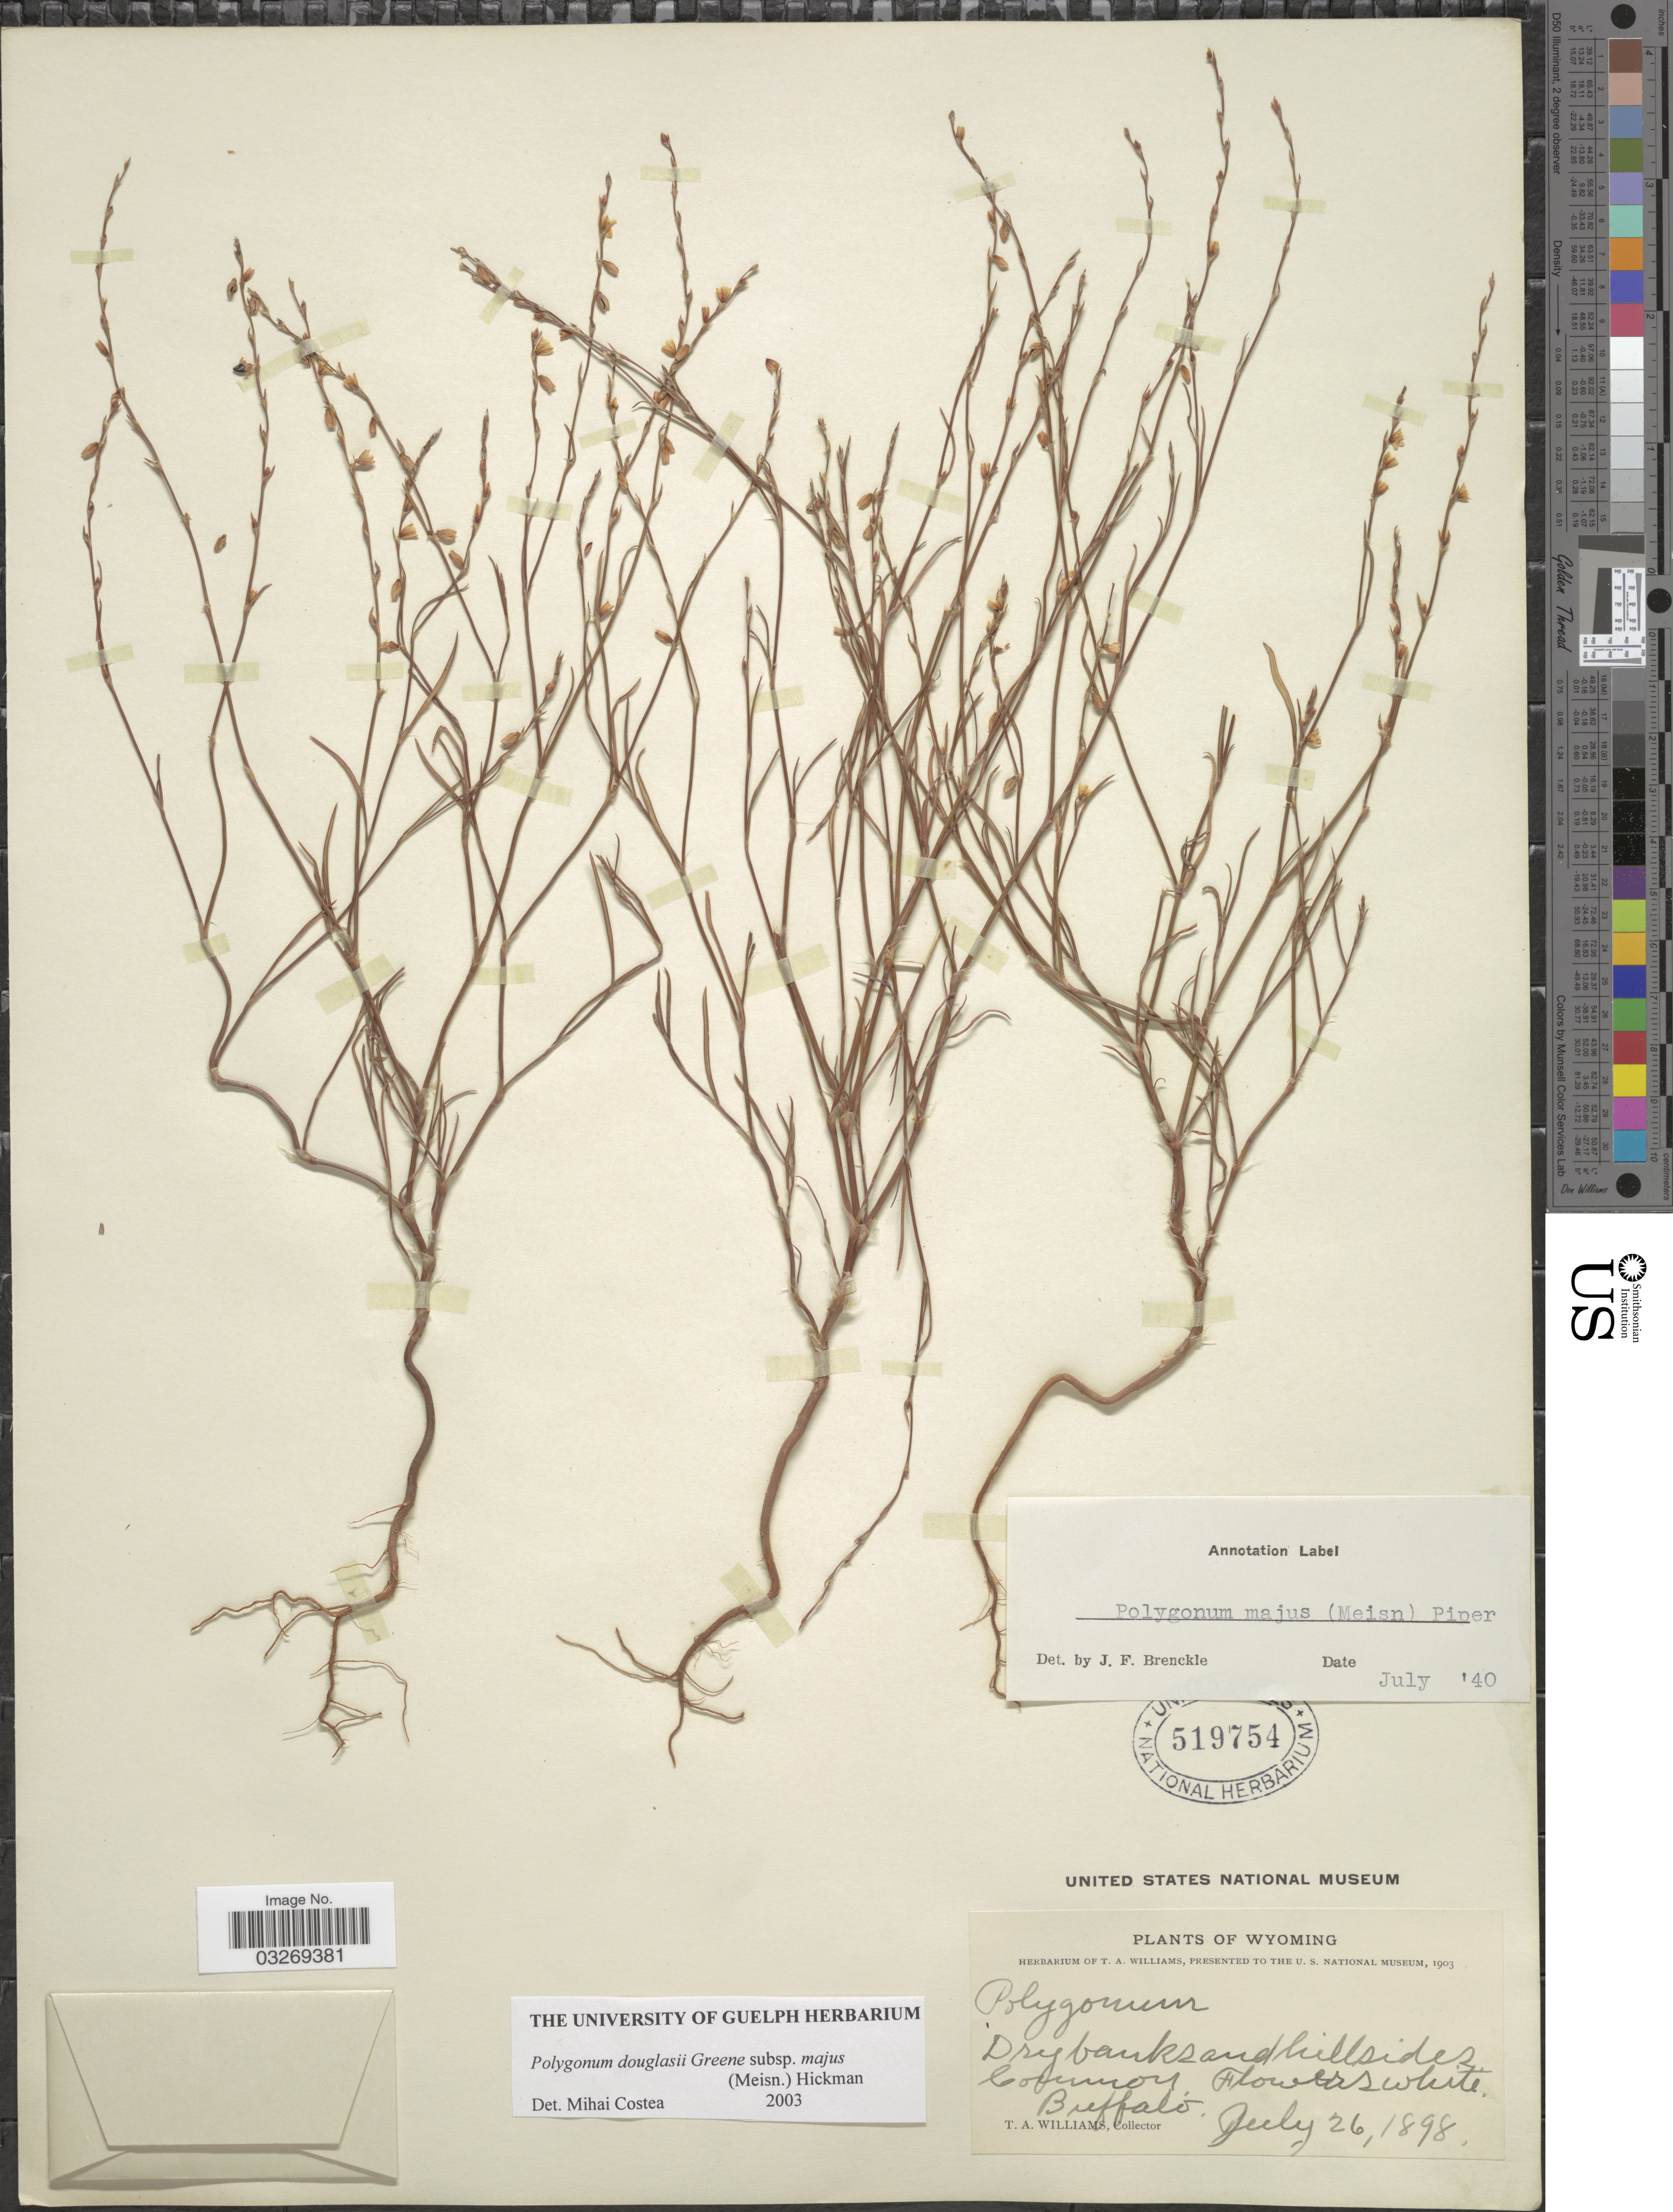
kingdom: Plantae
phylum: Tracheophyta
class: Magnoliopsida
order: Caryophyllales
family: Polygonaceae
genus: Polygonum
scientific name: Polygonum douglasii subsp. majus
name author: (Meisn.) Hickman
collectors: T. Williams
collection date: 1898-07-26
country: United States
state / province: Wyoming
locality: Dry banks and hillsides. Buffalo.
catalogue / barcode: US 519754